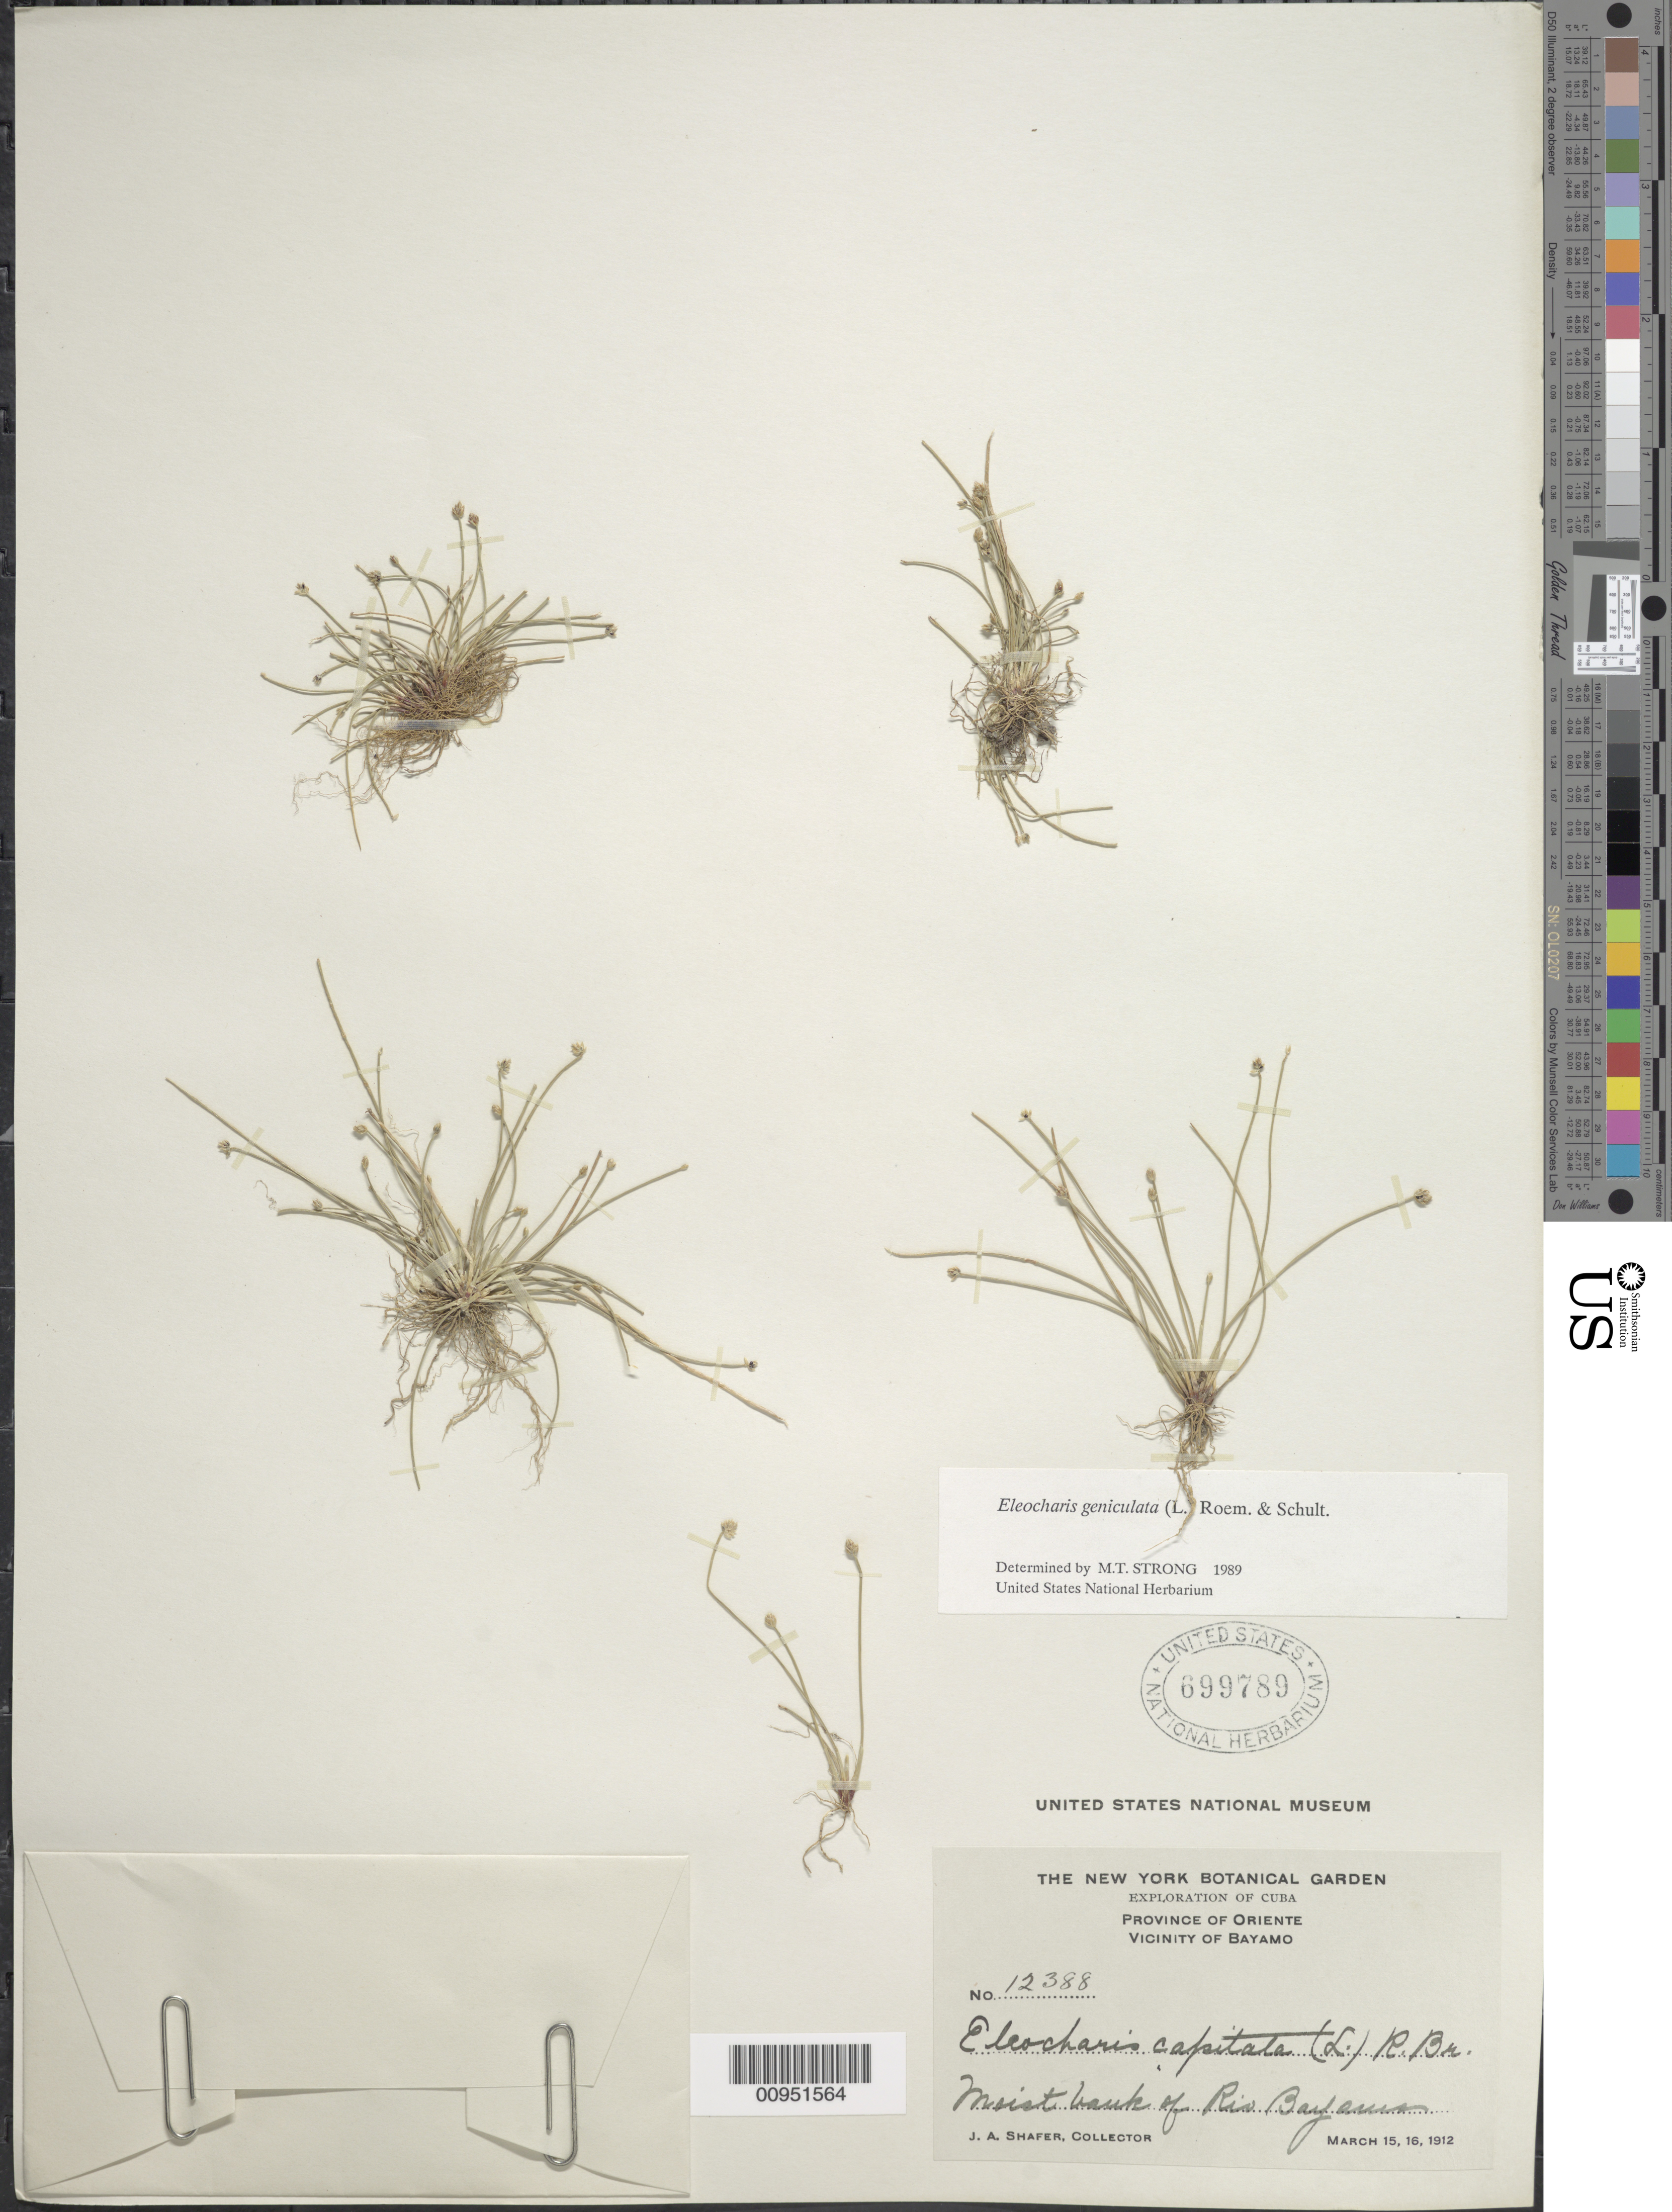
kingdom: Plantae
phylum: Tracheophyta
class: Liliopsida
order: Poales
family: Cyperaceae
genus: Eleocharis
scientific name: Eleocharis geniculata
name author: (L.) Roem. & Schult.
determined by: Strong, M. T., (US), Smithsonian Institution - National Museum of Natural History (UNITED STATES)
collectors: J. A. Shafer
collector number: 12388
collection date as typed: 15 Mar 1912 to 16 Mar 1912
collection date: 1912-03-15/1912-03-16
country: Cuba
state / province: Oriente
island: Cuba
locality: Vicinity of Bayamo, bank of Rio Bayamo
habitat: Moist bank of rio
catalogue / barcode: US 699789